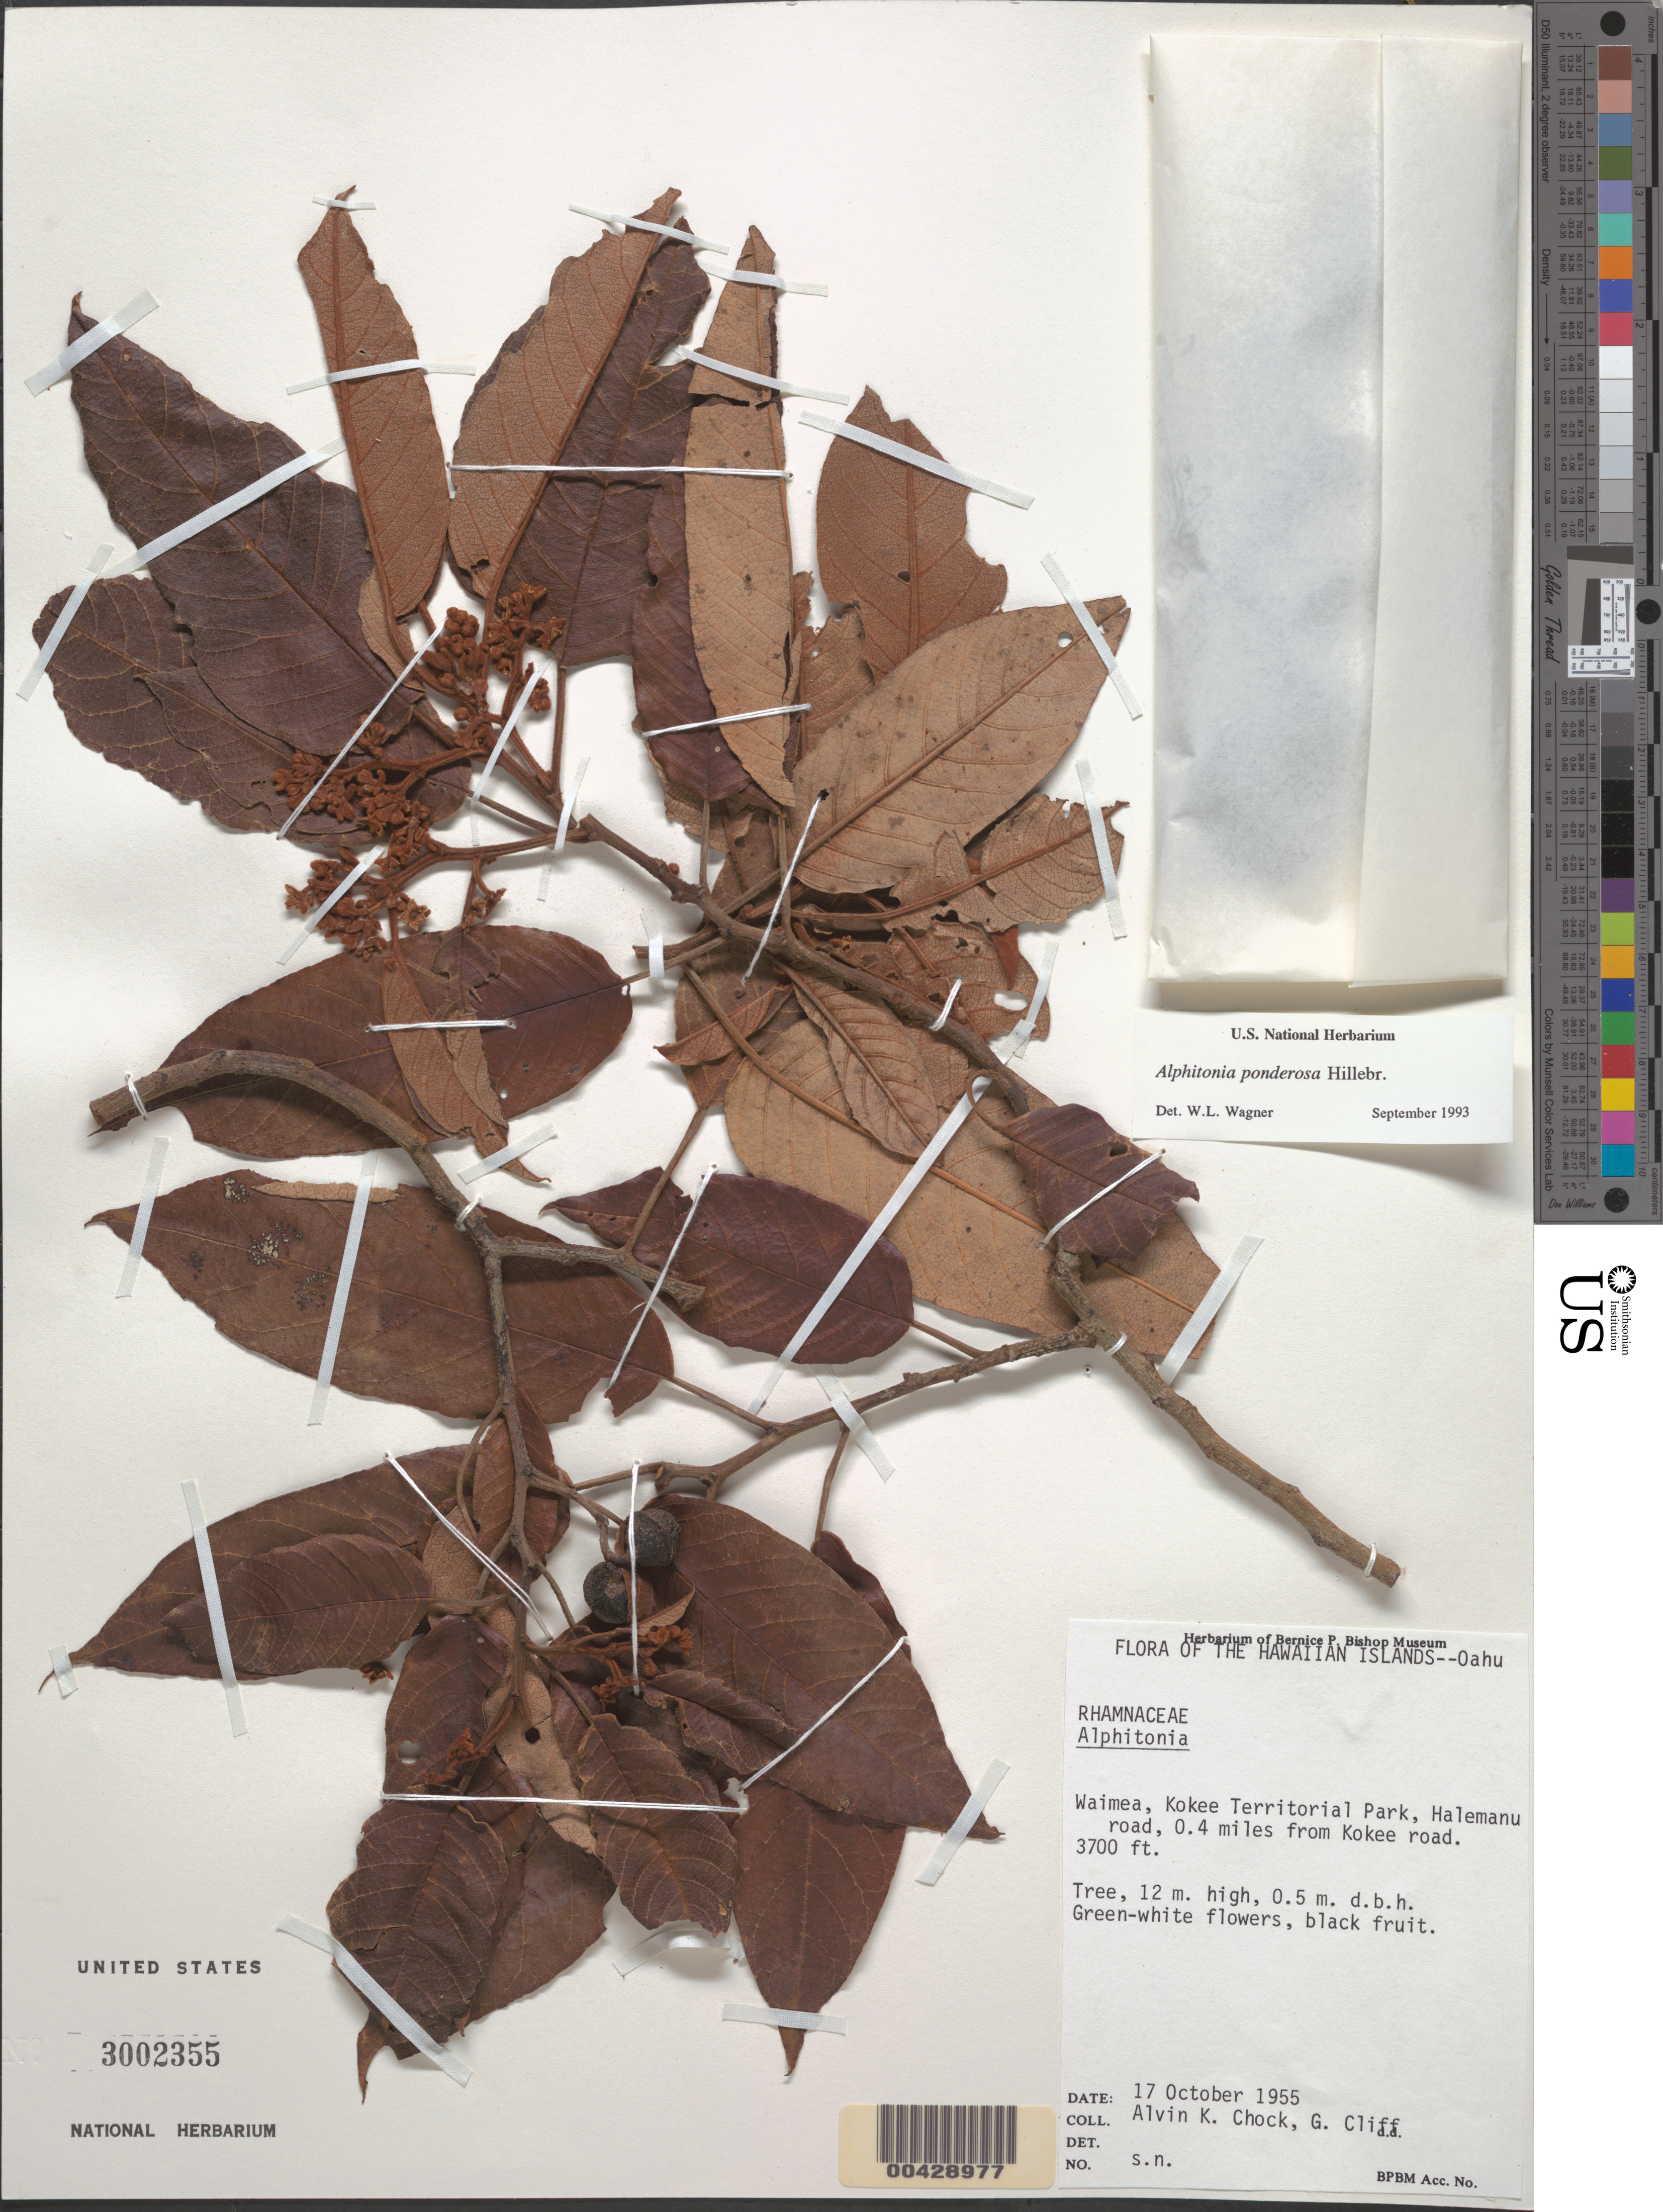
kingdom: Plantae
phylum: Tracheophyta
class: Magnoliopsida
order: Rosales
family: Rhamnaceae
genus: Alphitonia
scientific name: Alphitonia ponderosa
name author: Hillebr.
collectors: A. Chock & G. Cliff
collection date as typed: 17 Oct 1955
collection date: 1955-10-17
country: United States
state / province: Hawaii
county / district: Honolulu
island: Oahu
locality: Waimea, Kokee Territorial Park, Halemanu Road, 0.4 miles from Kokee Road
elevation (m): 1128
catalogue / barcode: US 3002355